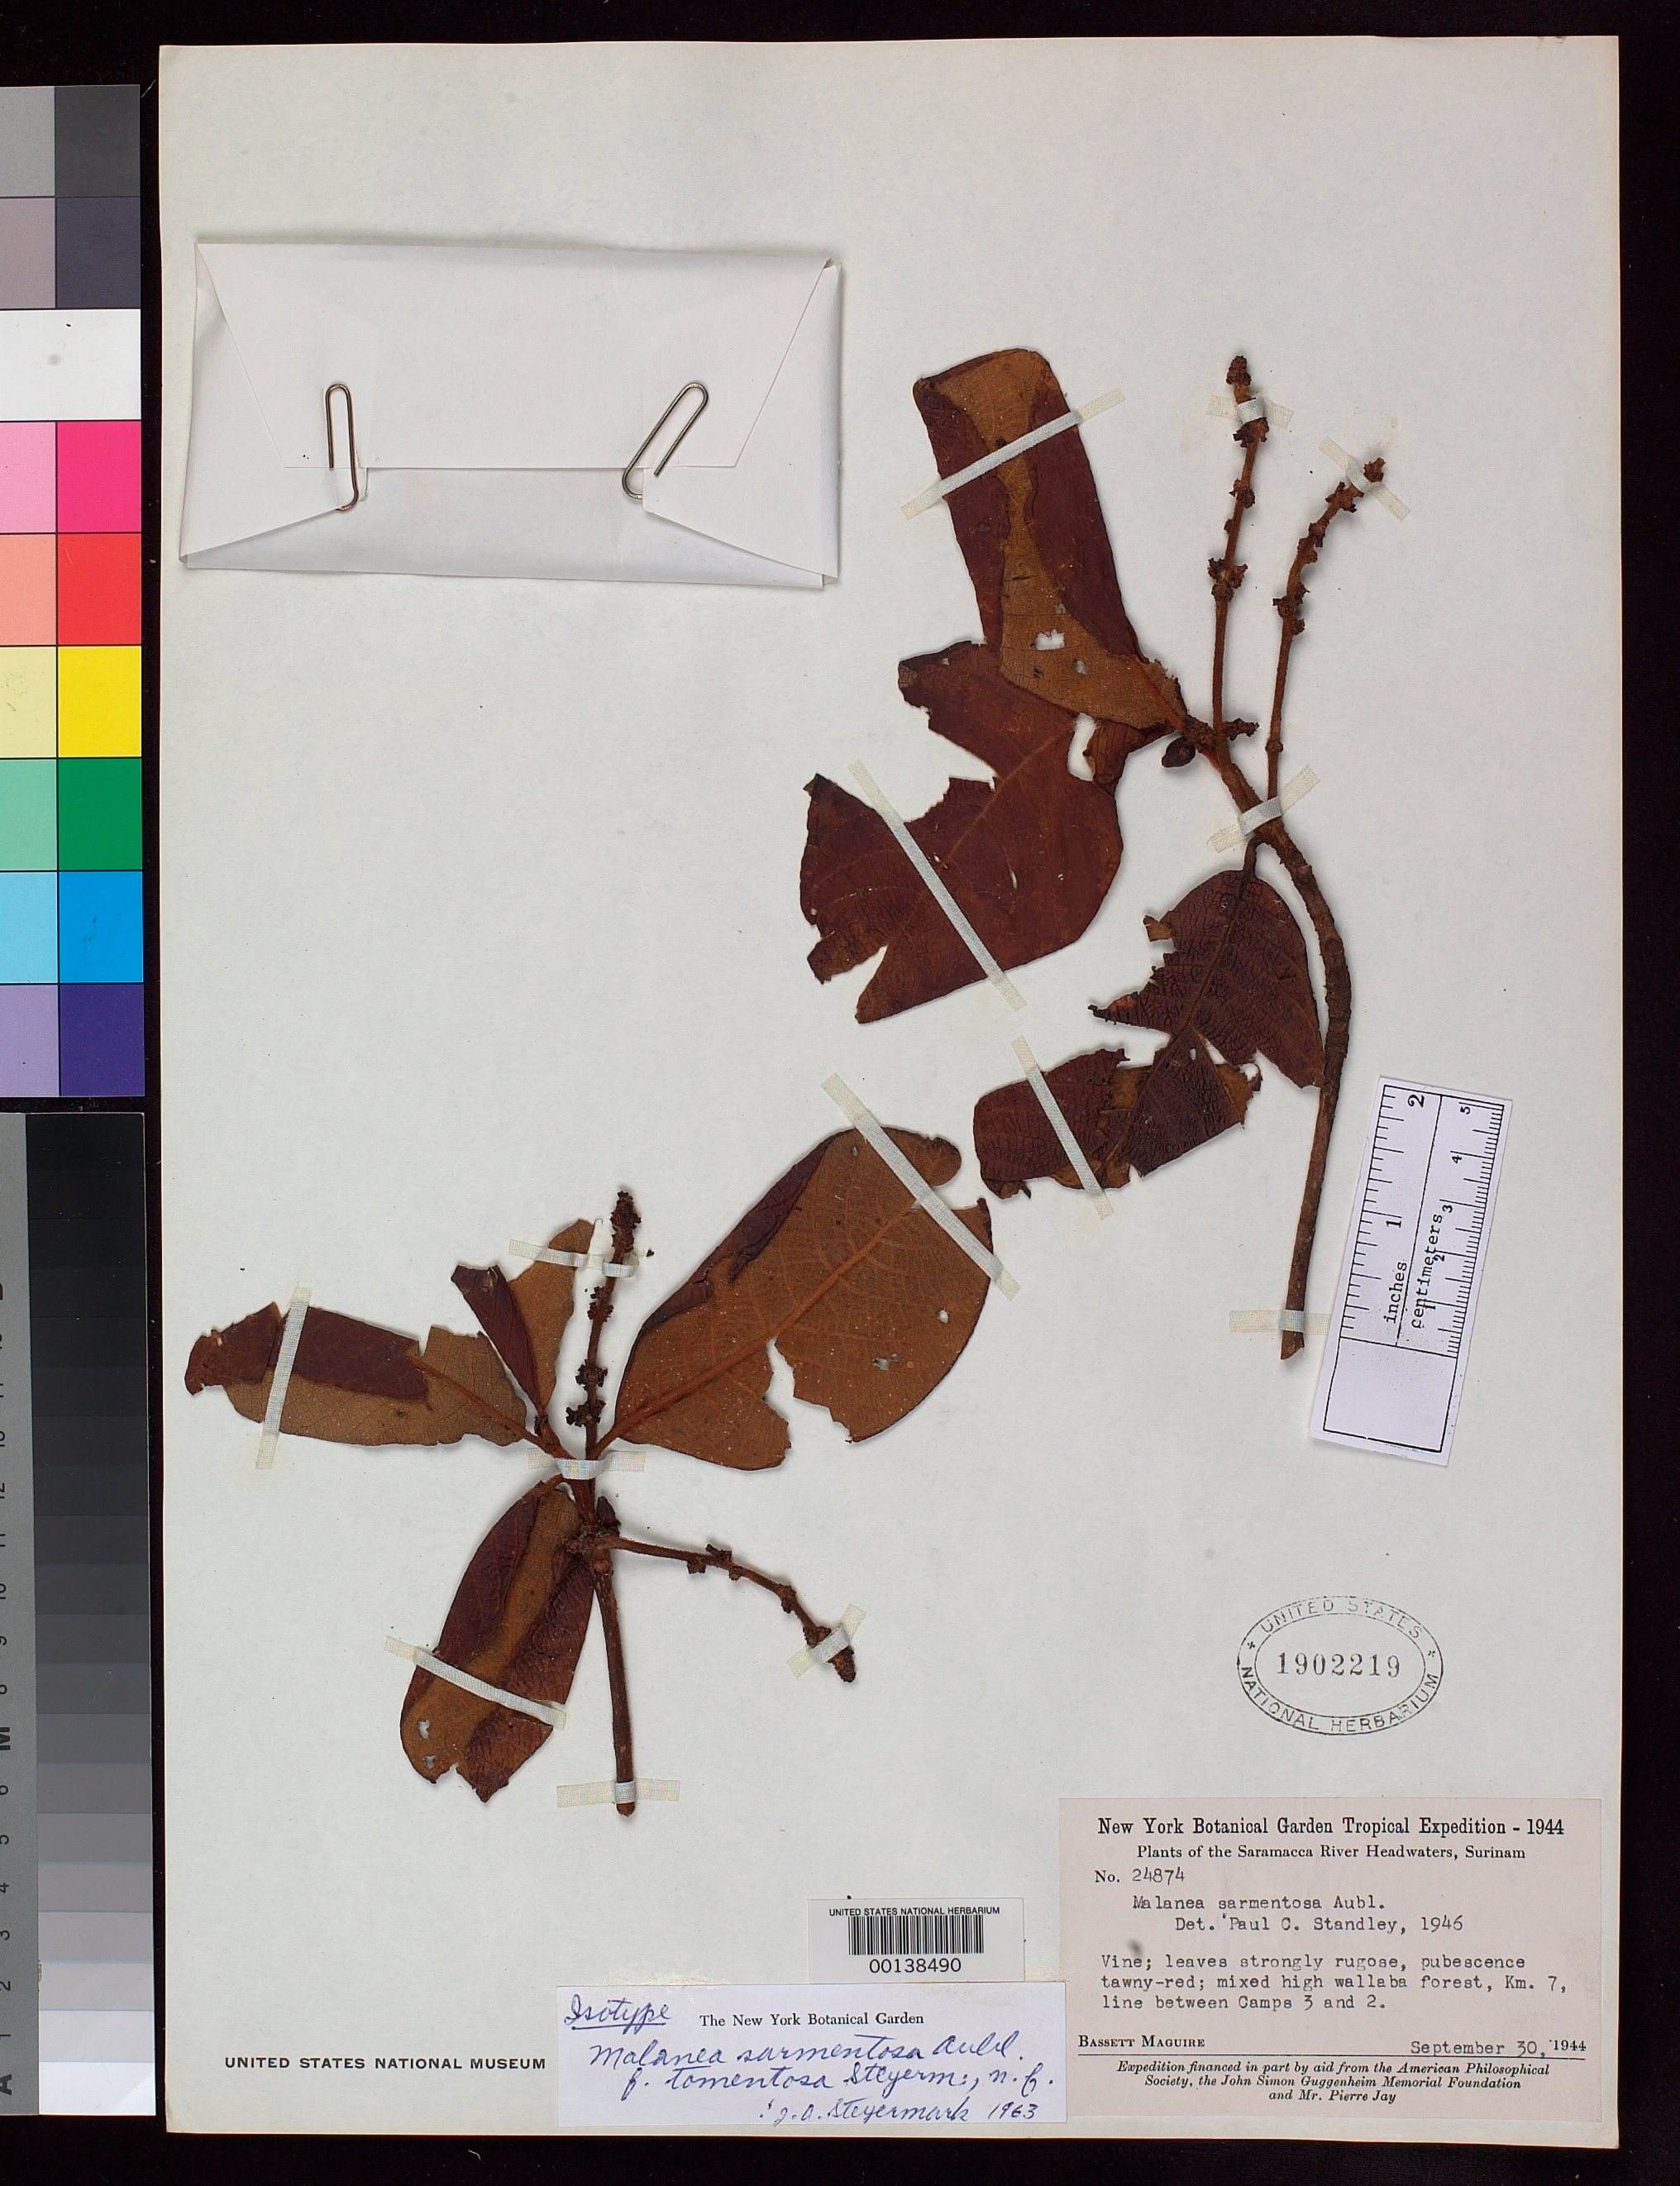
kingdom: Plantae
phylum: Tracheophyta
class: Magnoliopsida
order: Gentianales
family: Rubiaceae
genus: Malanea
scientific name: Malanea sarmentosa f. tomentosa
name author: Steyerm.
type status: Isotype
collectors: B. Maguire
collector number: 24874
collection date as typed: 30 Sep 1944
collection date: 1944-09-30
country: Suriname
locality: Saramacca River.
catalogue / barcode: US 1902219